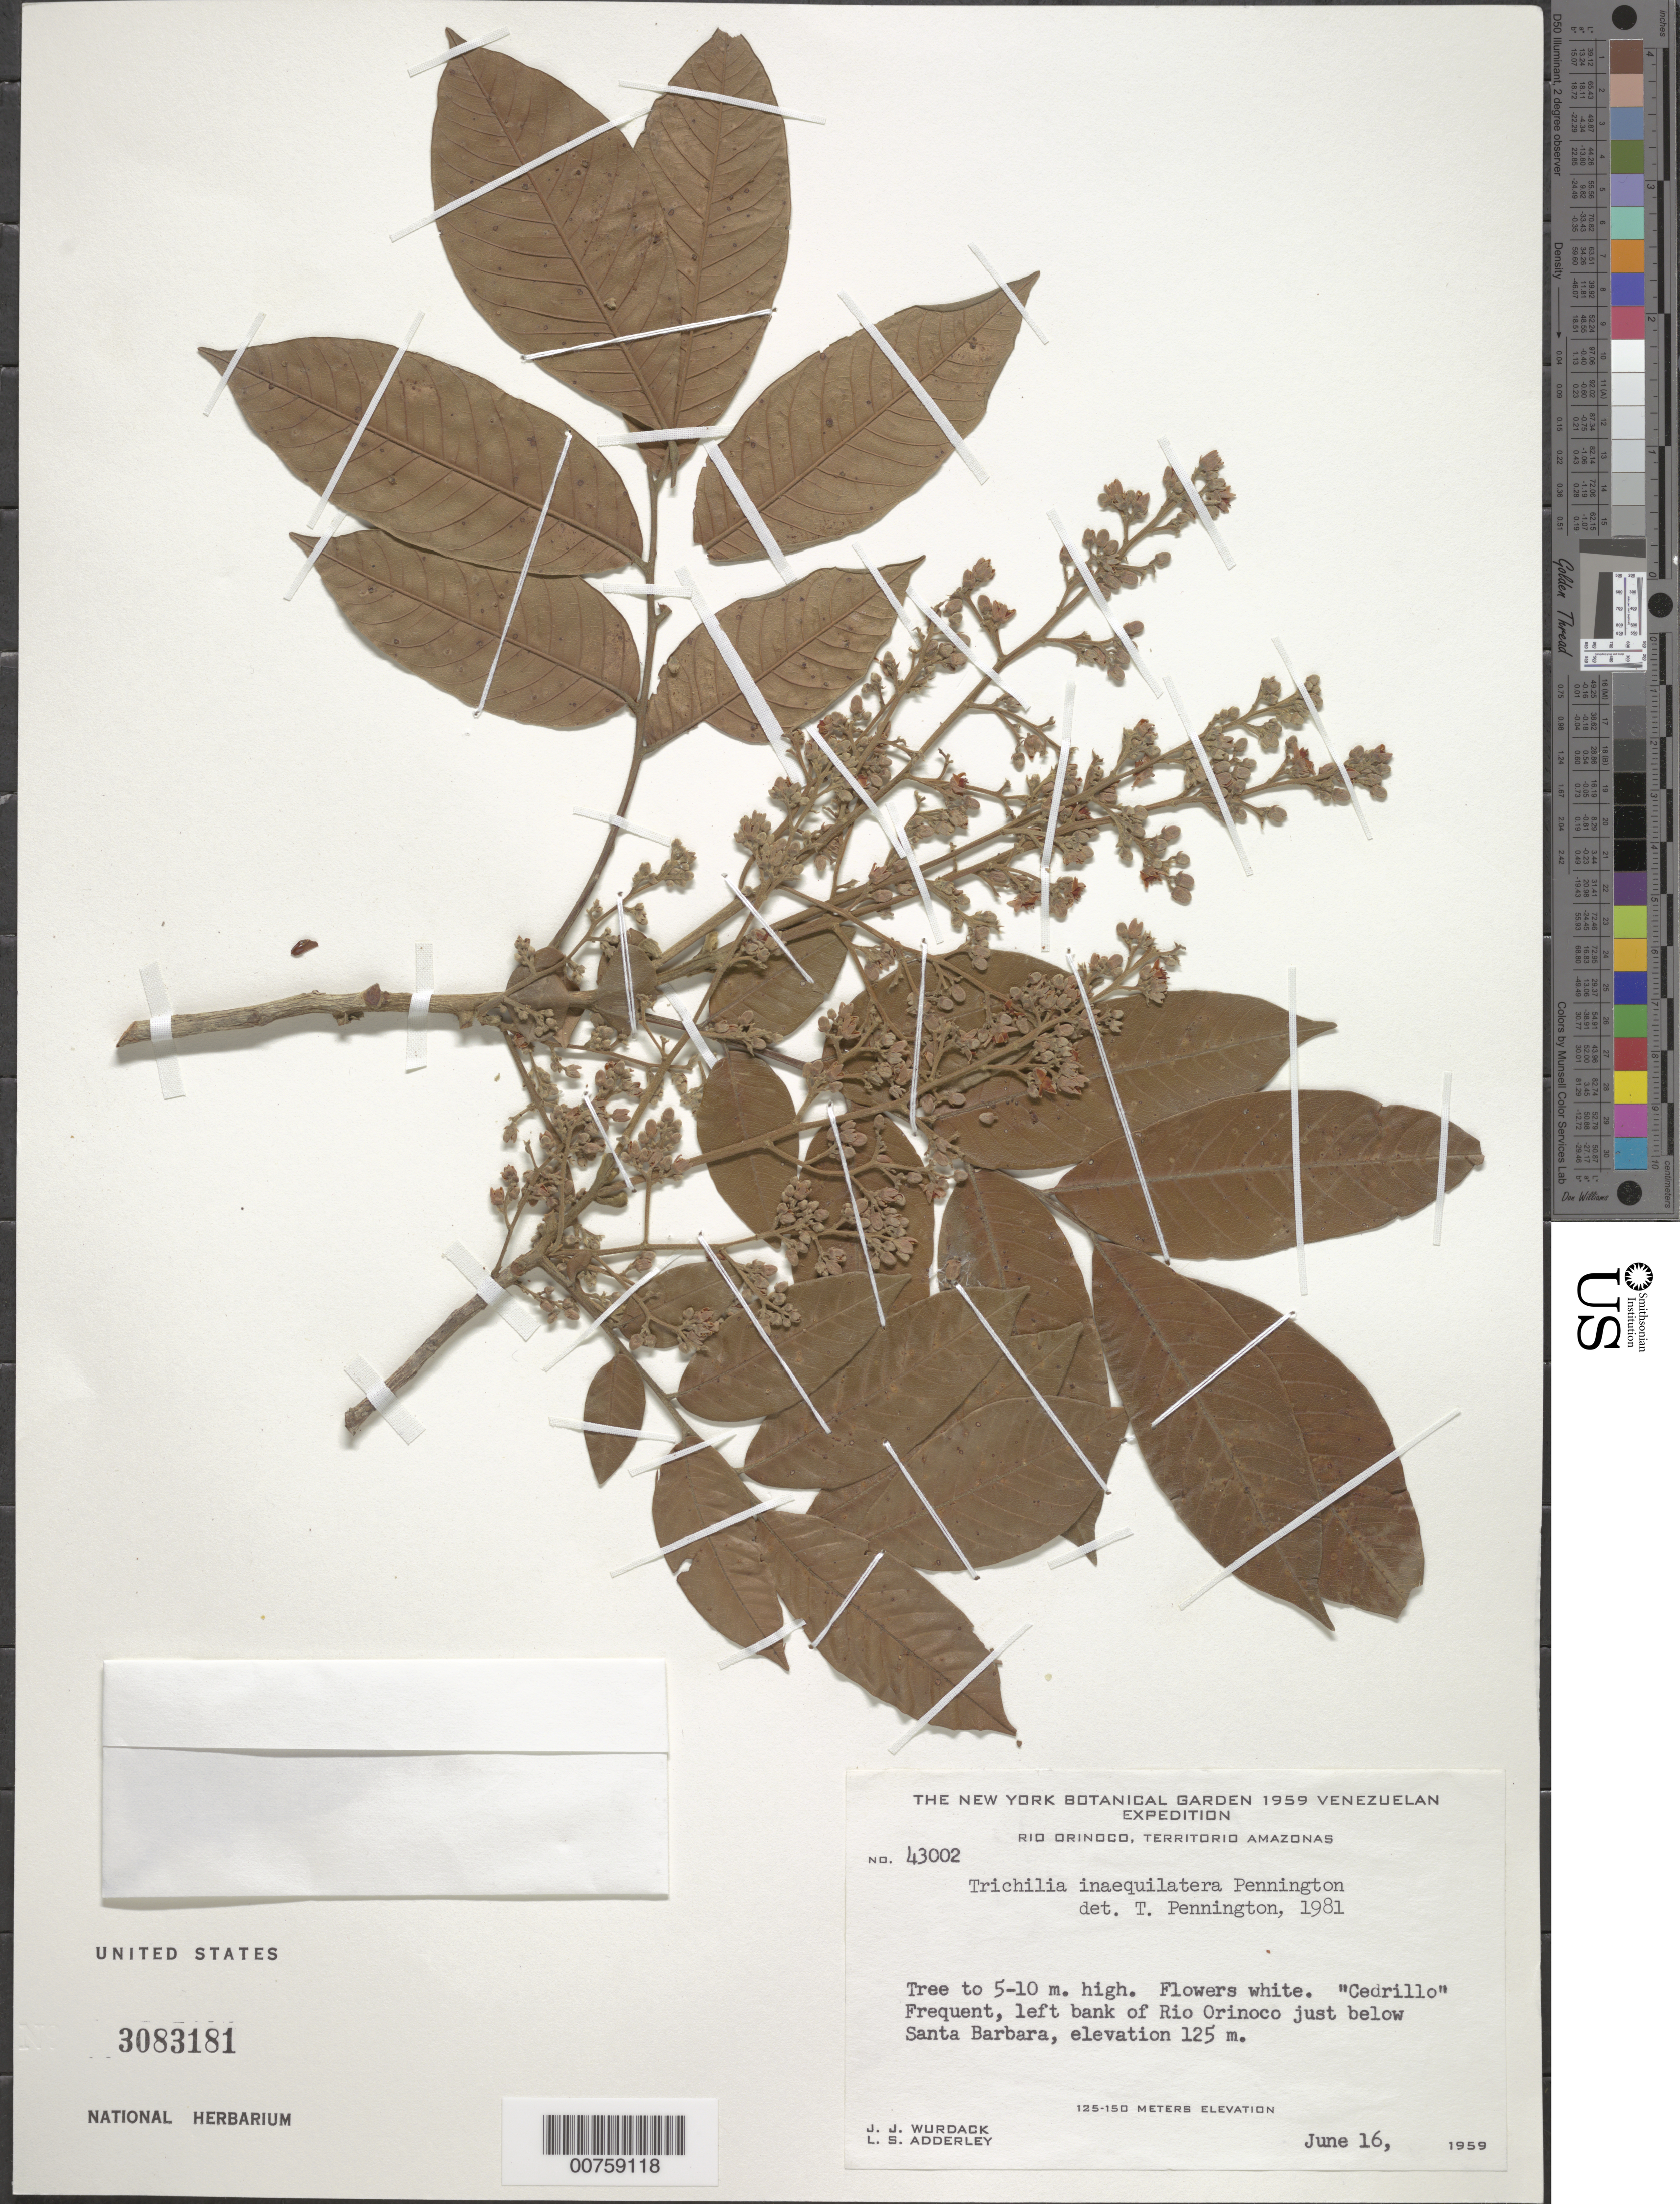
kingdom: Plantae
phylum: Tracheophyta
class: Magnoliopsida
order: Sapindales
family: Meliaceae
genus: Trichilia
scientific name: Trichilia inaequilatera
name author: T.D. Penn.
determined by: Pennington, T. D., (K)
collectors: J. J. Wurdack & L. S. Adderley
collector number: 43002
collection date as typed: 16-Jun-59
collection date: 1959-06-16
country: Venezuela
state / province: Amazonas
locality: Santa Barbara, just below; left bank of Río Orinoco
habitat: Riverbank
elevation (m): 125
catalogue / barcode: US 3083181